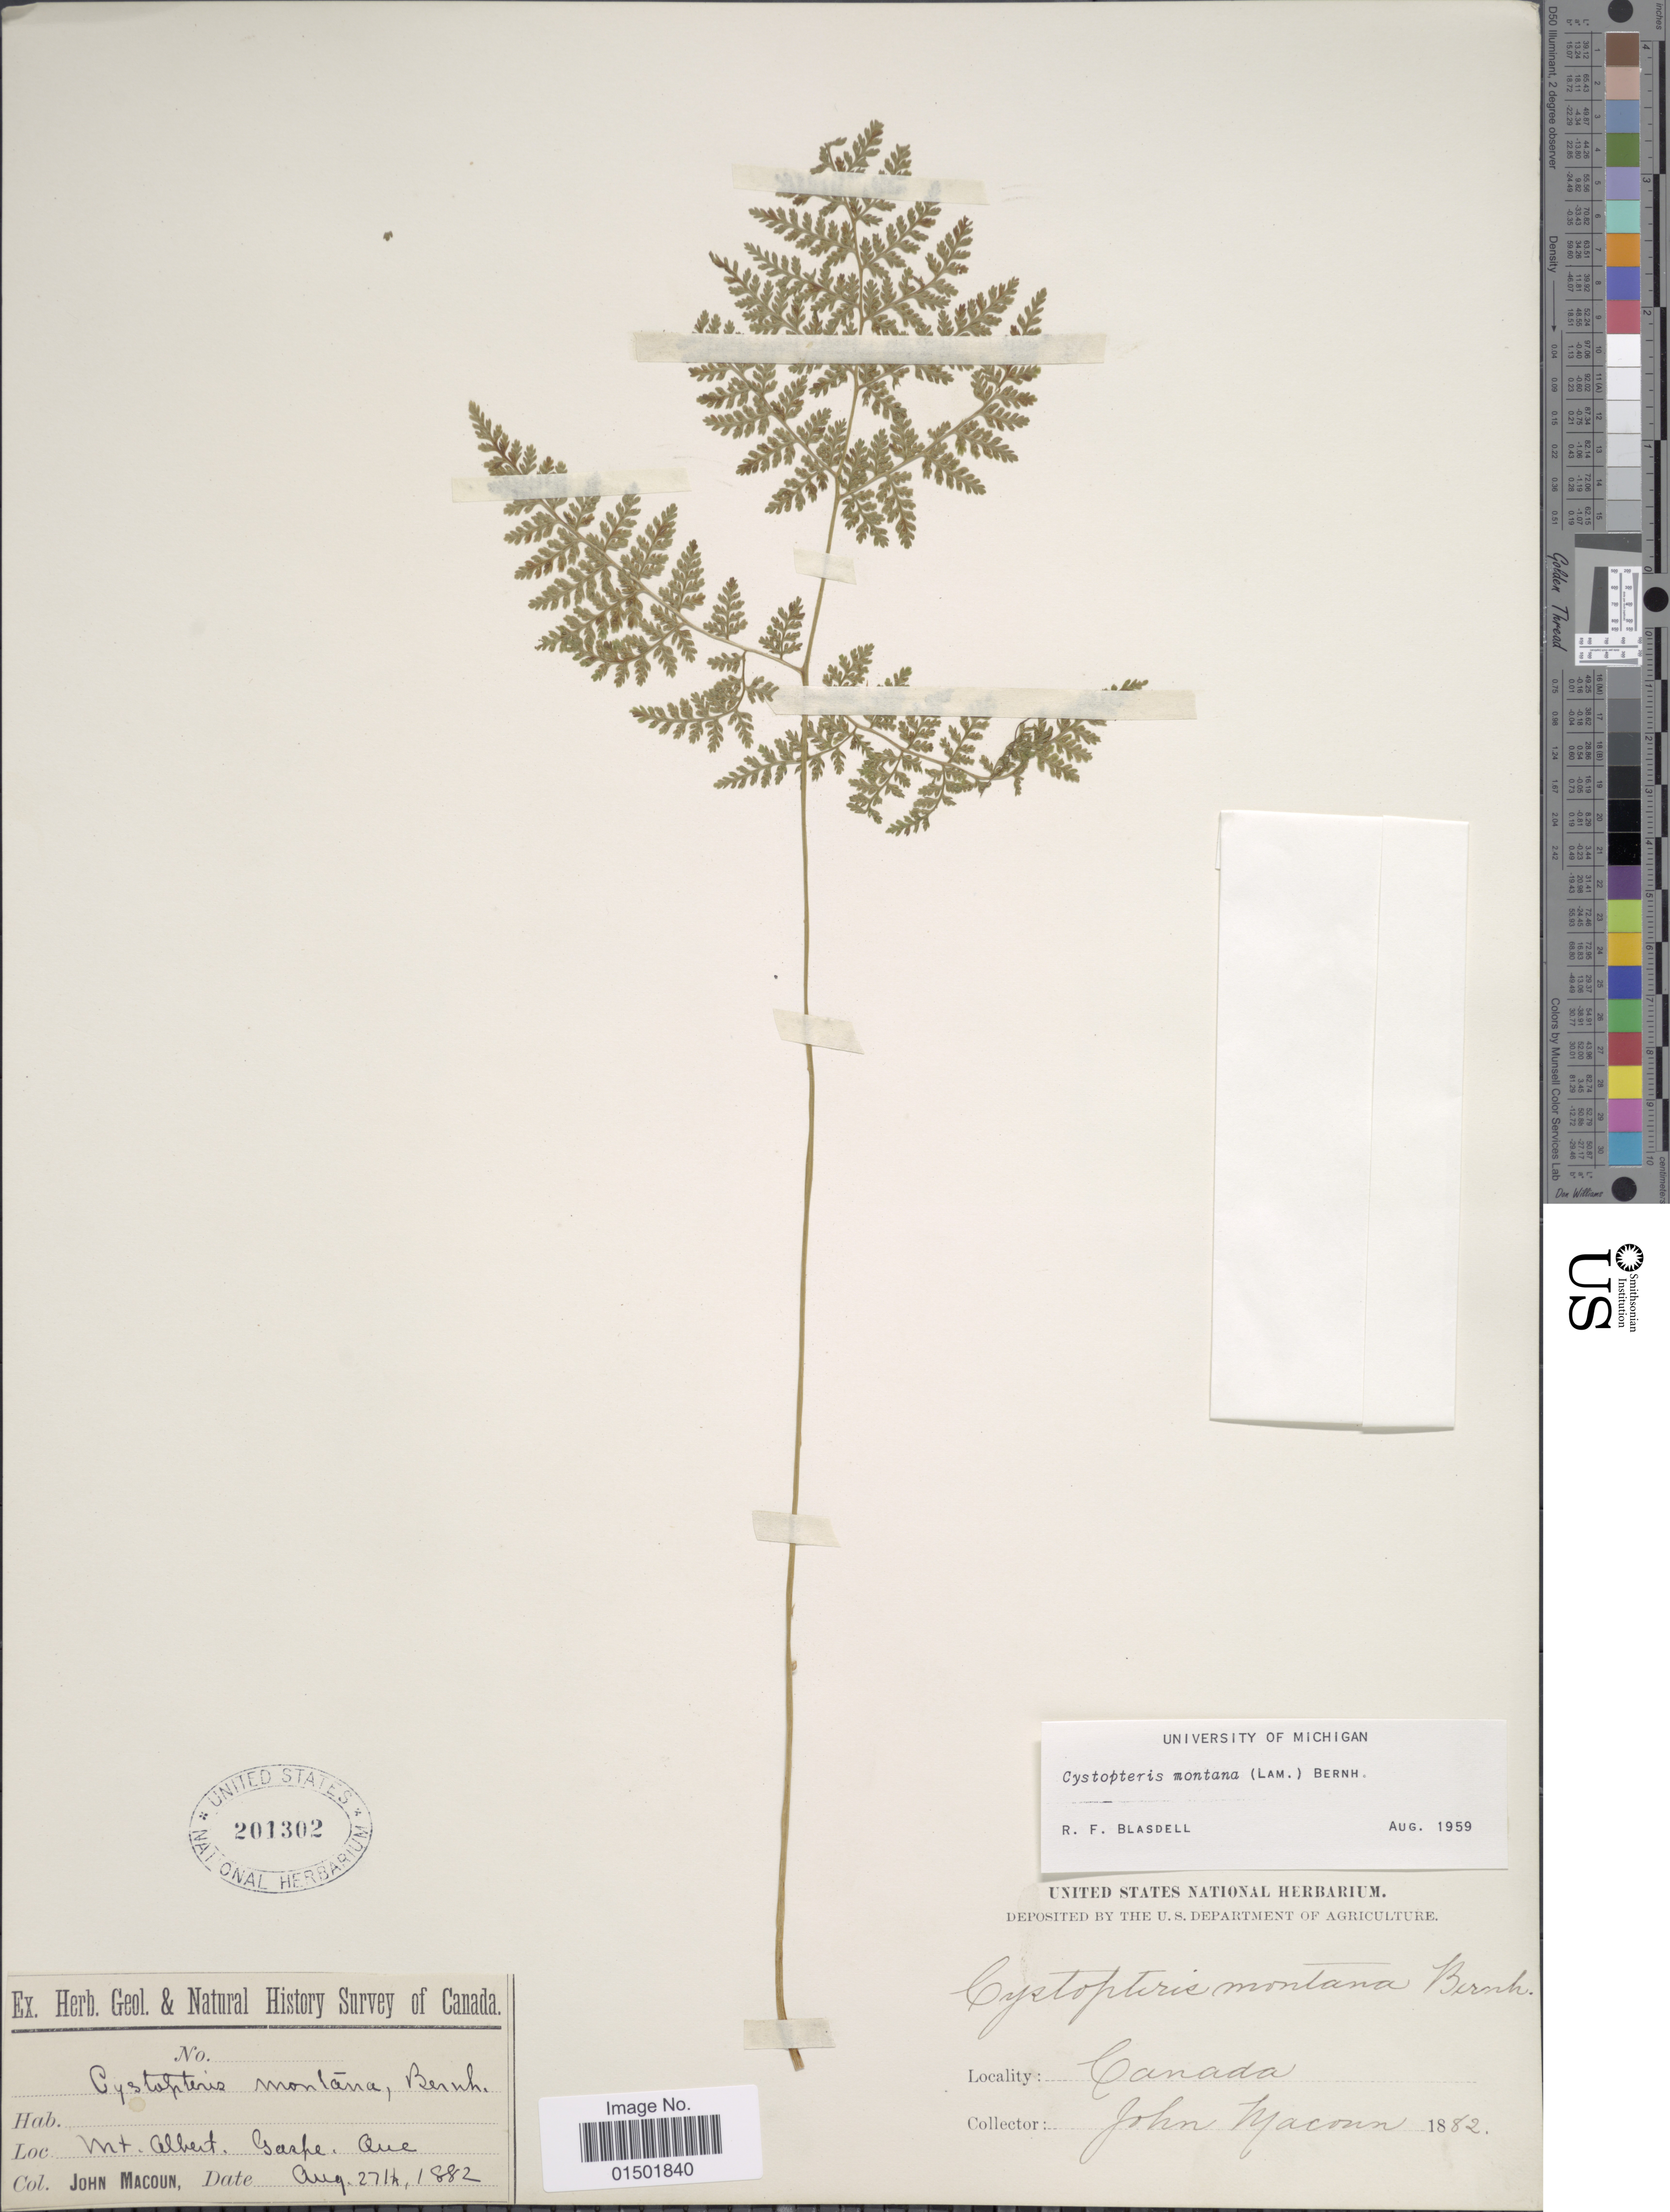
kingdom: Plantae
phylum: Tracheophyta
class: Polypodiopsida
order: Polypodiales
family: Cystopteridaceae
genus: Cystopteris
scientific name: Cystopteris montana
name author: (Lam.) Desv.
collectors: J. Macoun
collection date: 1882-08-27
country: Canada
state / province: Quebec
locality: Mt Albert, Gaspe, Que.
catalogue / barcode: US 201302